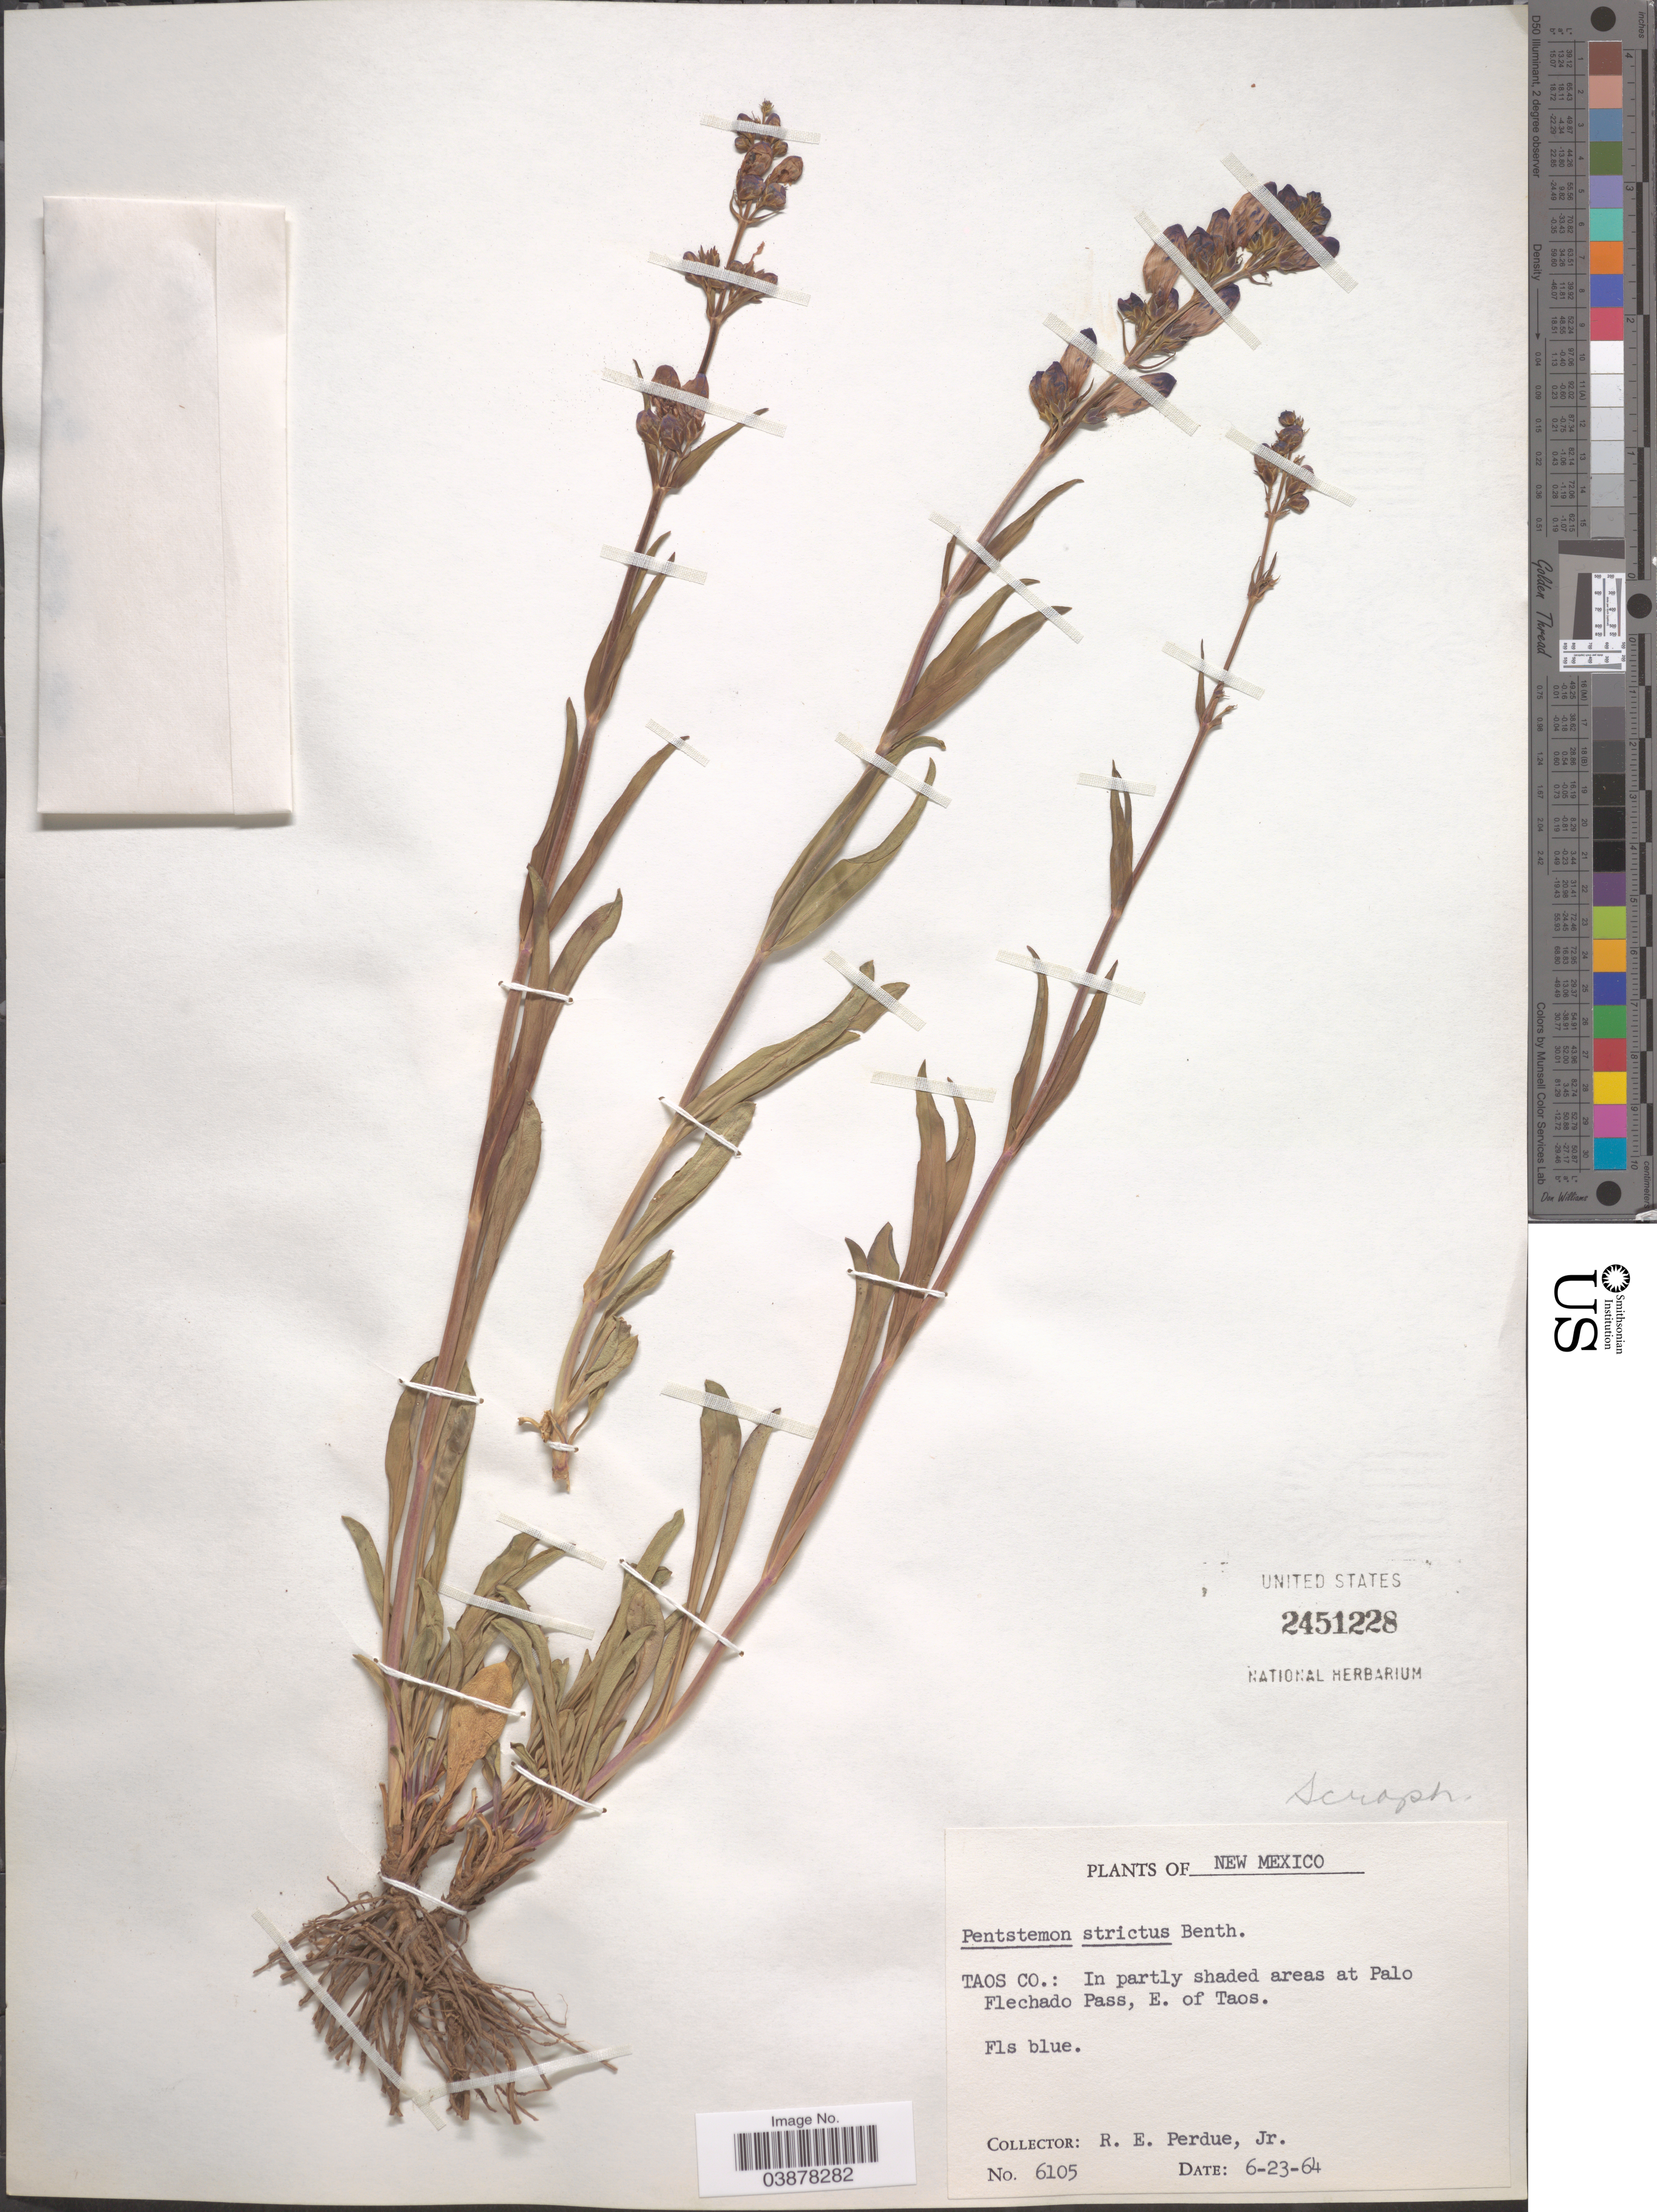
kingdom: Plantae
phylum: Tracheophyta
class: Magnoliopsida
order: Lamiales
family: Plantaginaceae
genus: Penstemon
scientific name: Penstemon strictus subsp. strictus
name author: Benth.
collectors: R. E. Perdue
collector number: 6105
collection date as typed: Transcribed d/m/y: 23/6/64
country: United States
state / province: New Mexico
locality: Taos Co.: In partly shaded areas at Palo Flechado Pass, E. of Taos.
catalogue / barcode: US 2451228